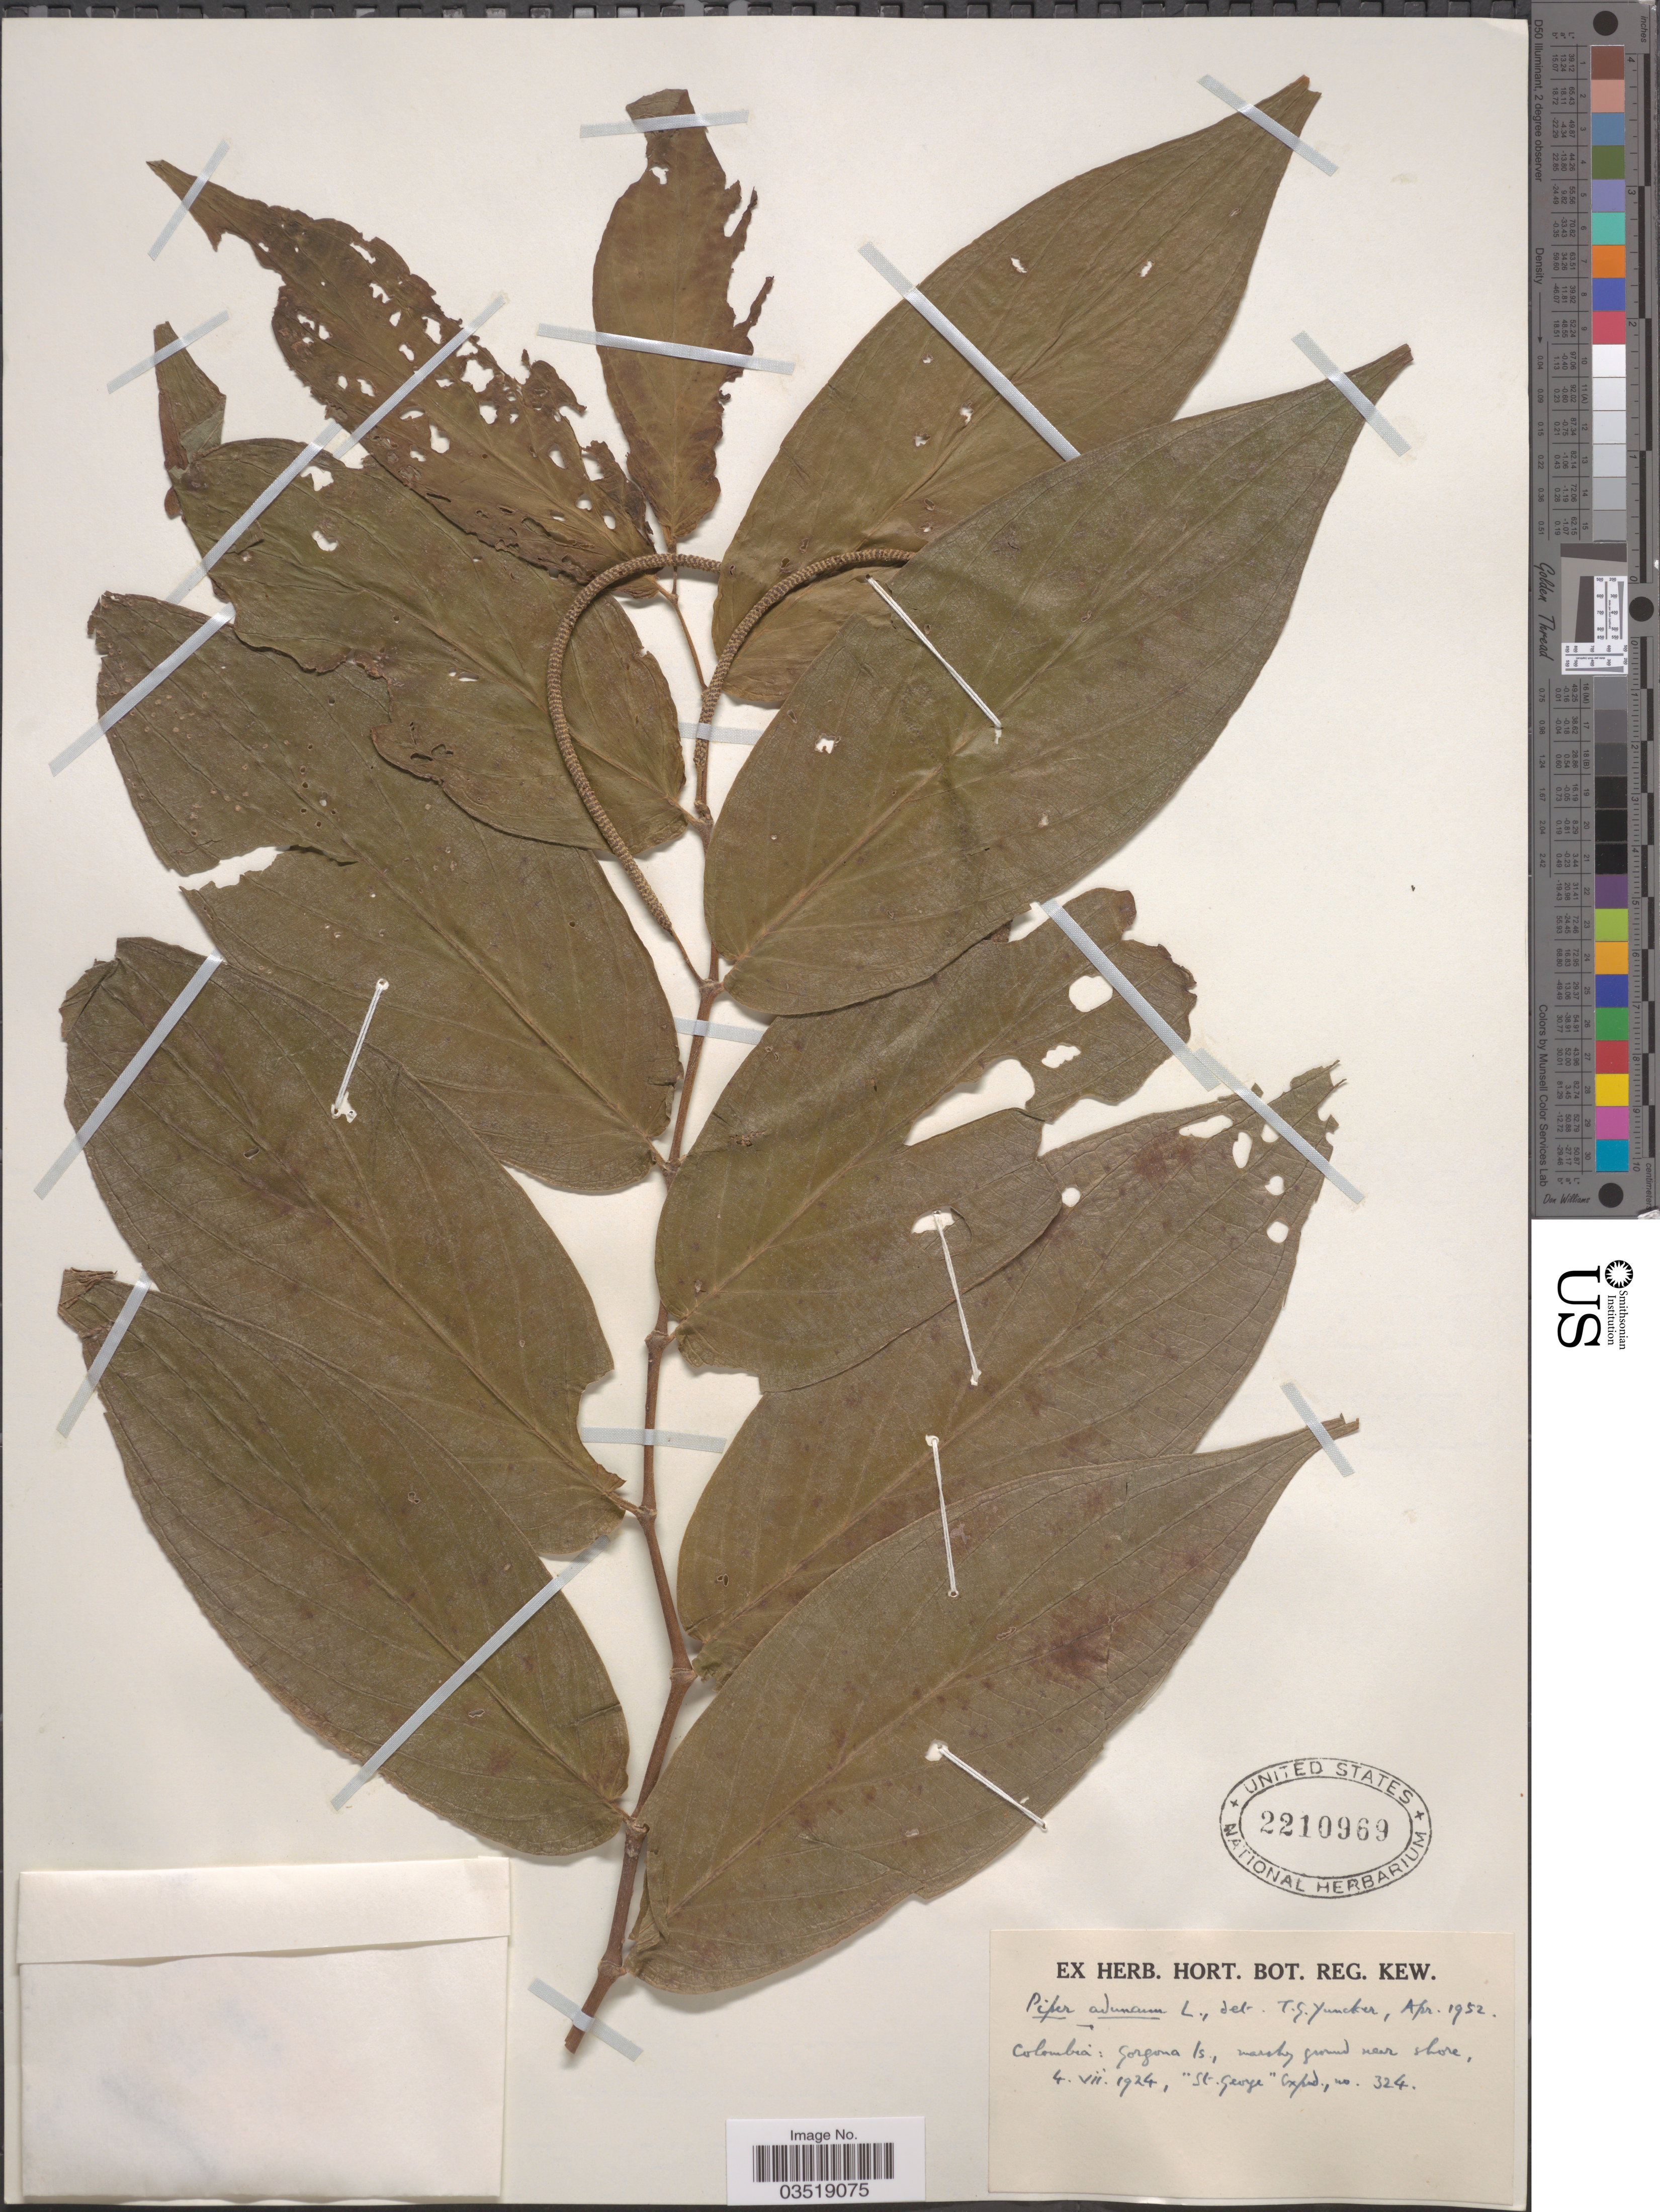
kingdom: Plantae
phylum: Tracheophyta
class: Magnoliopsida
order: Piperales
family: Piperaceae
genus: Piper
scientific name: Piper aduncum var. aduncum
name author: L.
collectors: St. George Exped.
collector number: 324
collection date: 1924-07-04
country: Colombia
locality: Gorgona Is., marshy ground near shore.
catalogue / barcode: US 2210969